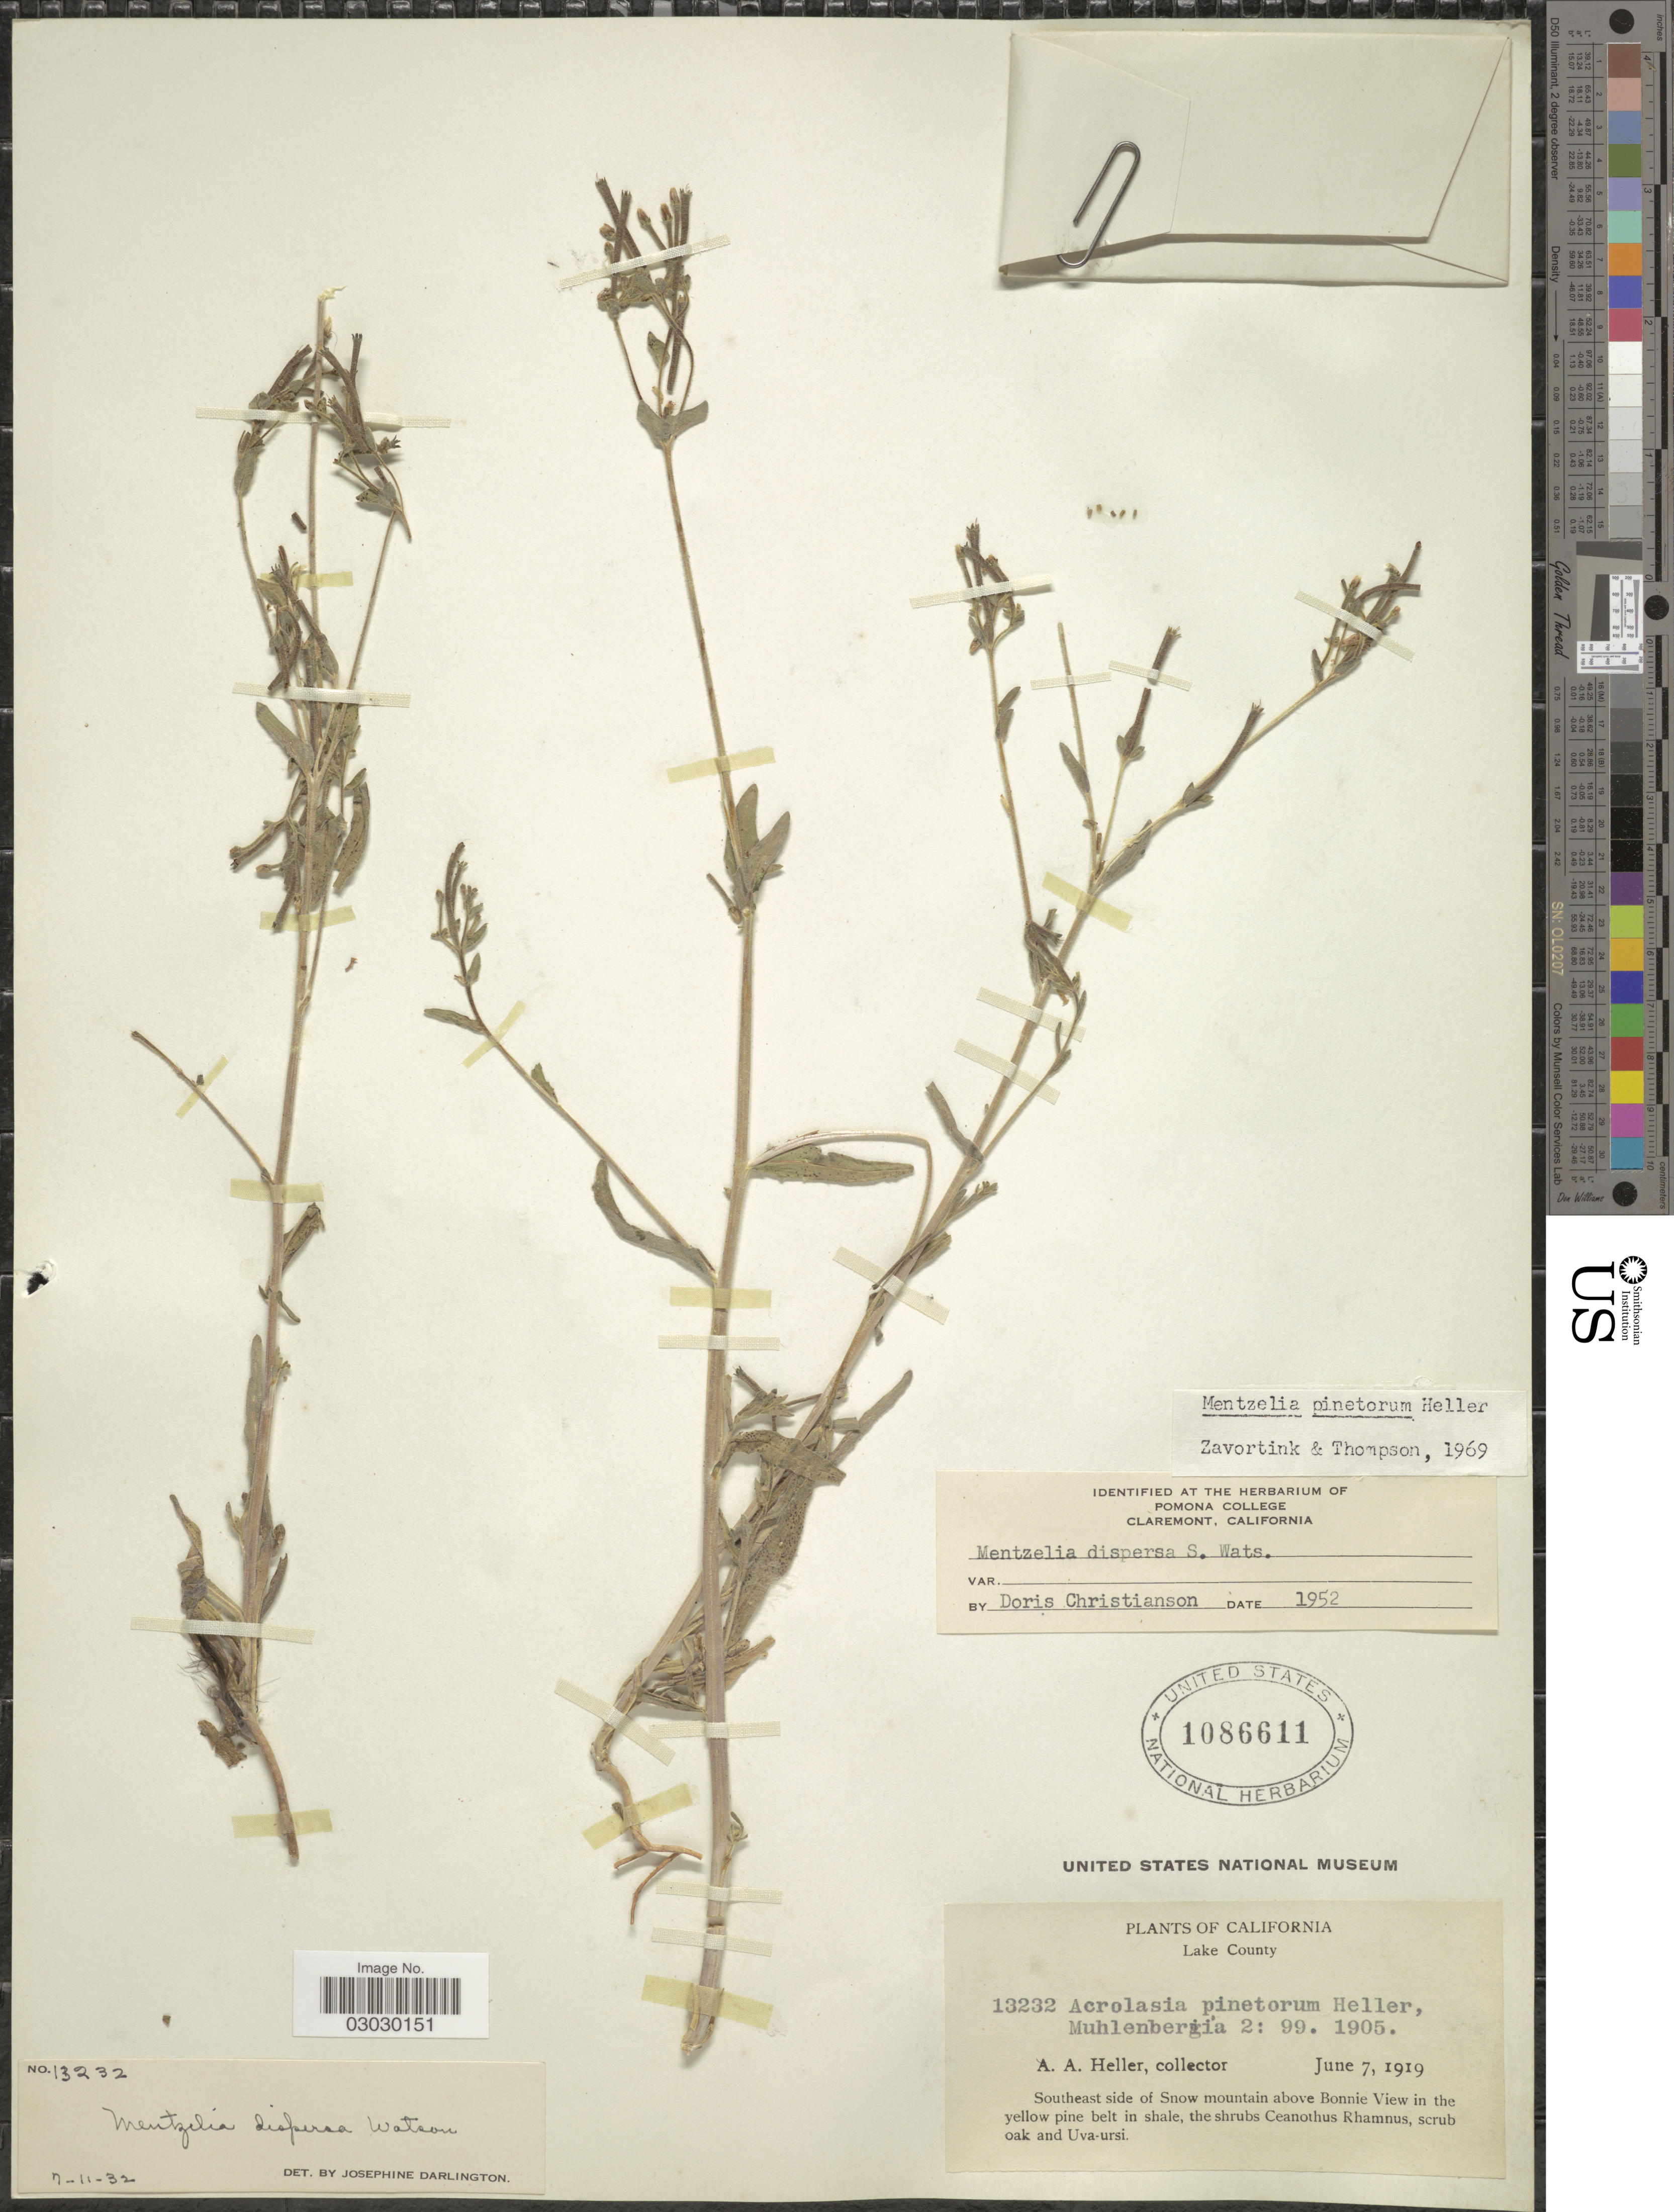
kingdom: Plantae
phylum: Tracheophyta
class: Magnoliopsida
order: Cornales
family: Loasaceae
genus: Mentzelia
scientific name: Mentzelia pinetorum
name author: A. Heller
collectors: A. A. Heller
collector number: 13232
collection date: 1919-06-07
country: United States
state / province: California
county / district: Lake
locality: Lake County, Southeast side of Snow mountains above Bonnie View in the yellow pine belt in shade.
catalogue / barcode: US 1086611